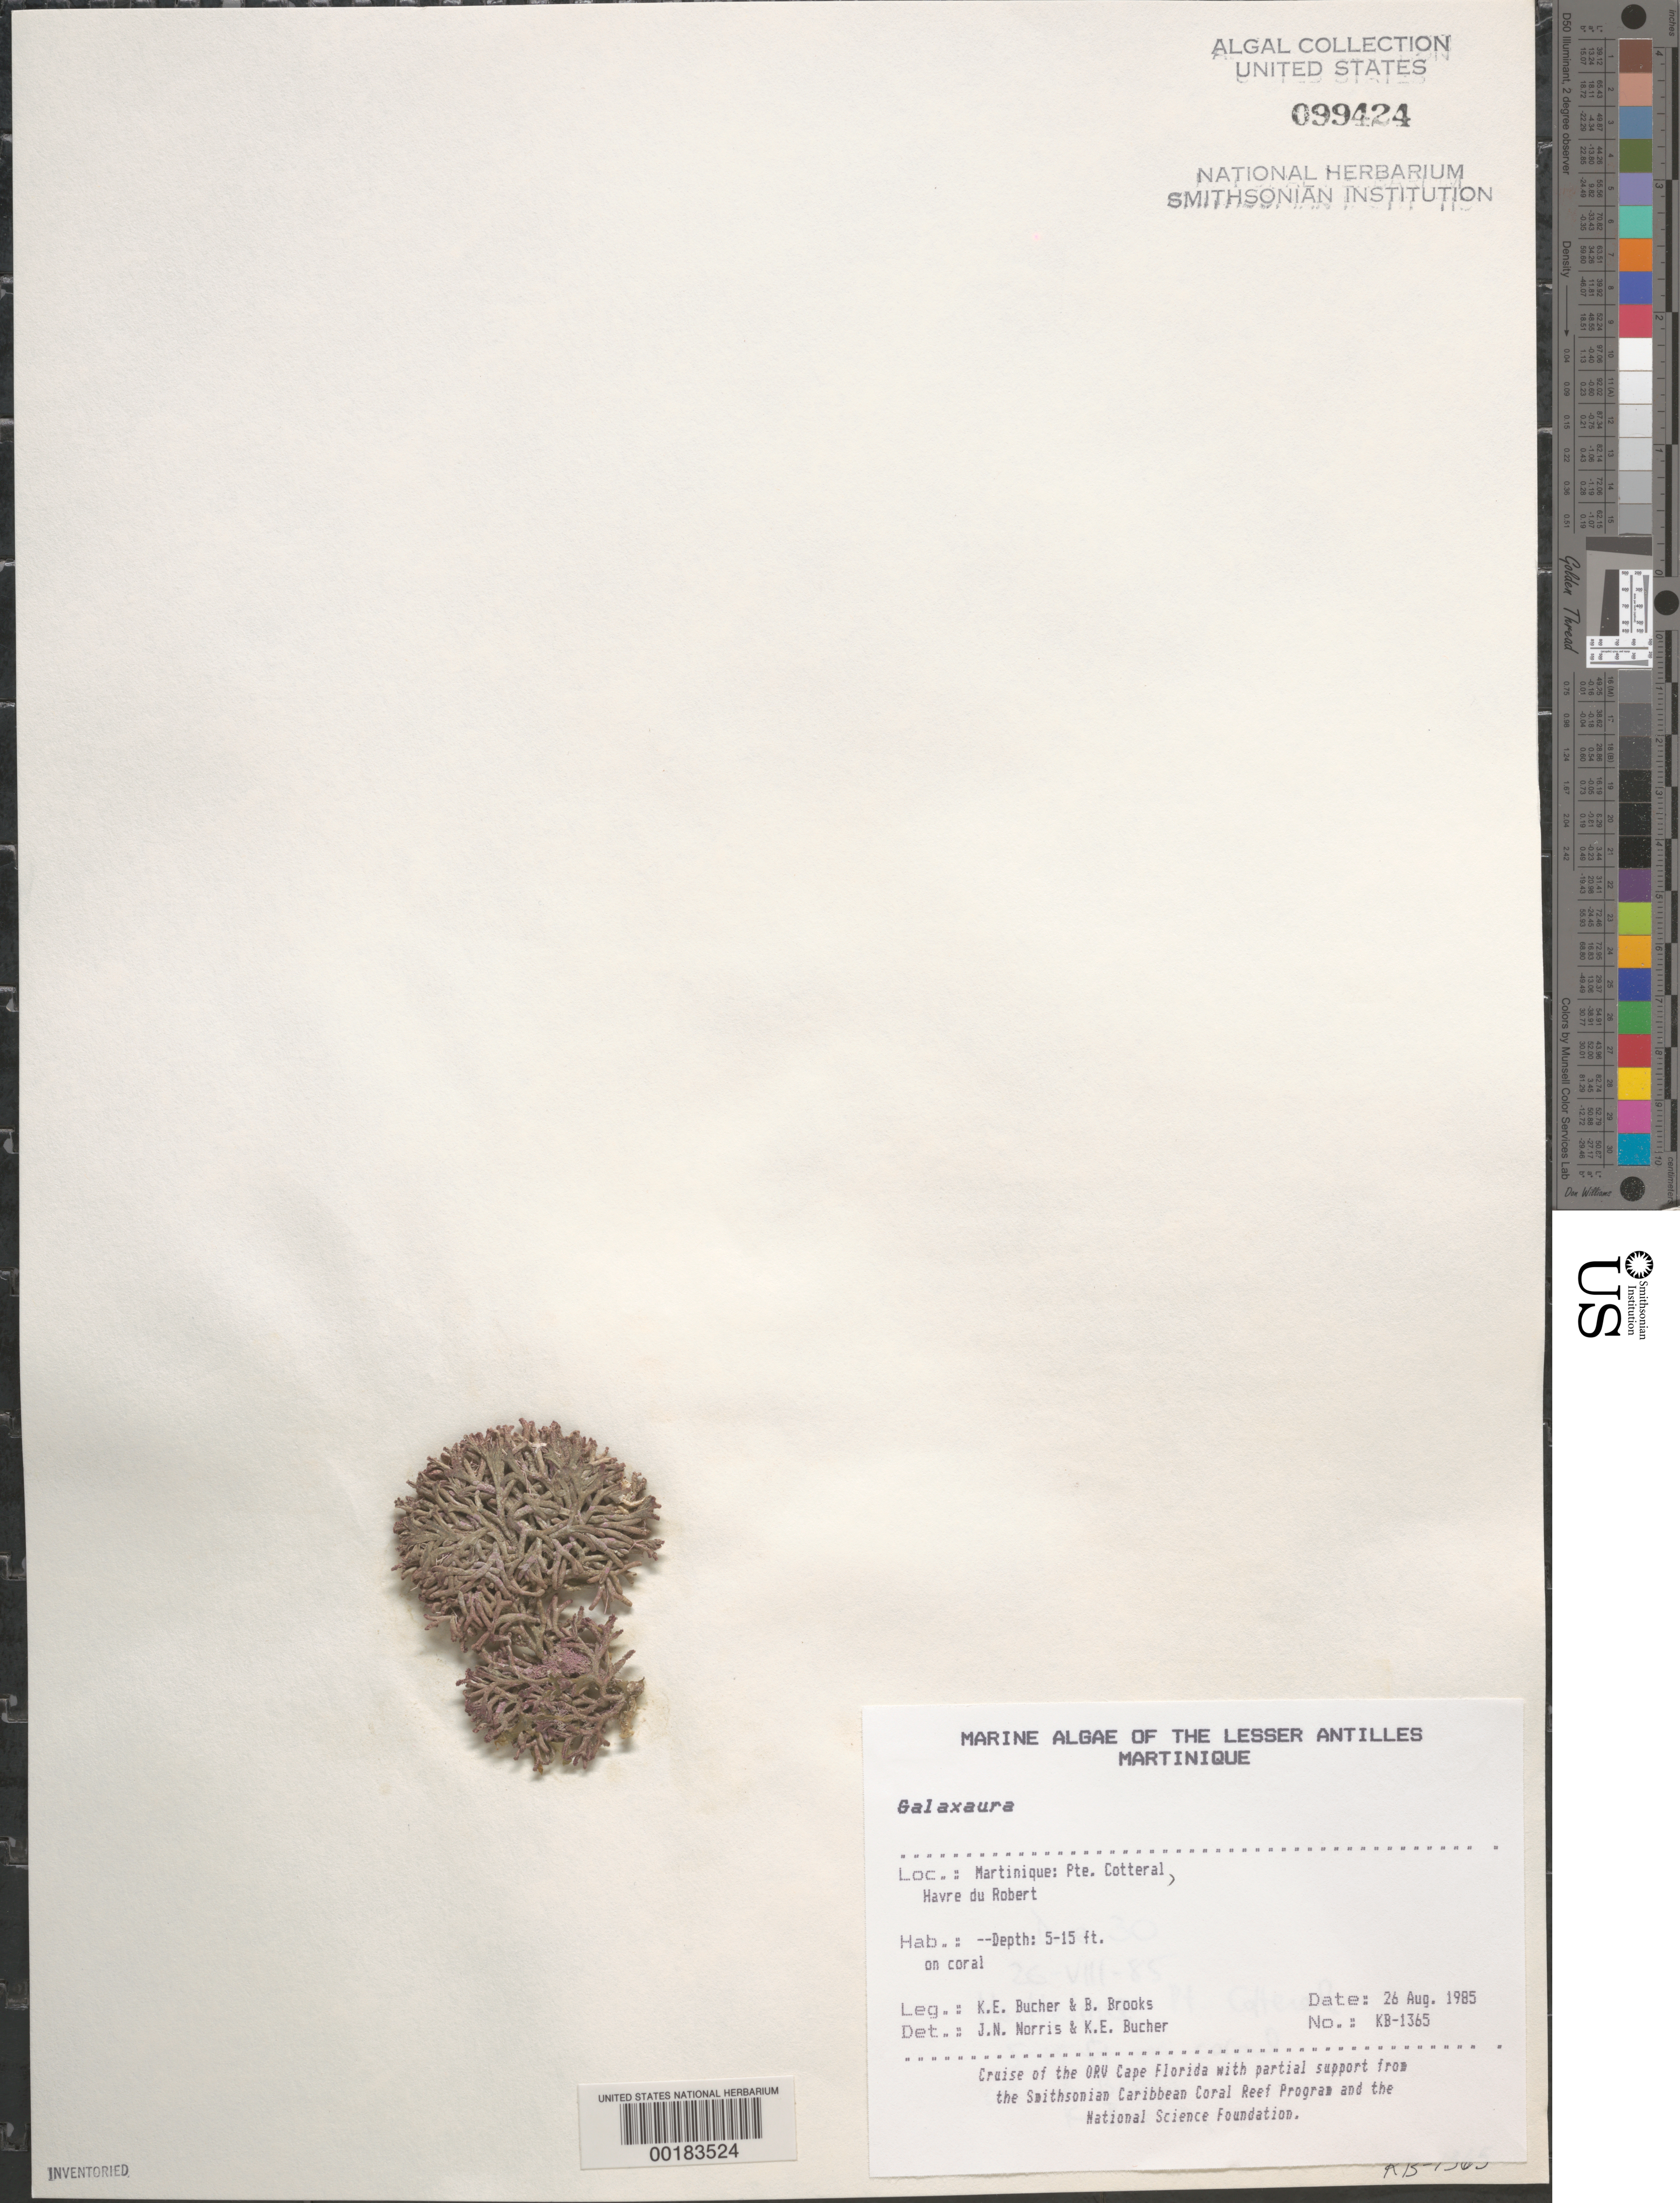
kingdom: Plantae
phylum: Rhodophyta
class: Florideophyceae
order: Nemaliales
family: Galaxauraceae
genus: Galaxaura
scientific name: Galaxaura sp.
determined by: Norris, J. N.; Bucher, K. E.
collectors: K. E. Bucher & B. Brooks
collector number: Kb-1365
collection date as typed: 26 Aug 1985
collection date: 1985-08-26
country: Martinique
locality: Pointe Cotteral, Havre du Robert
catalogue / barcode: US 99424